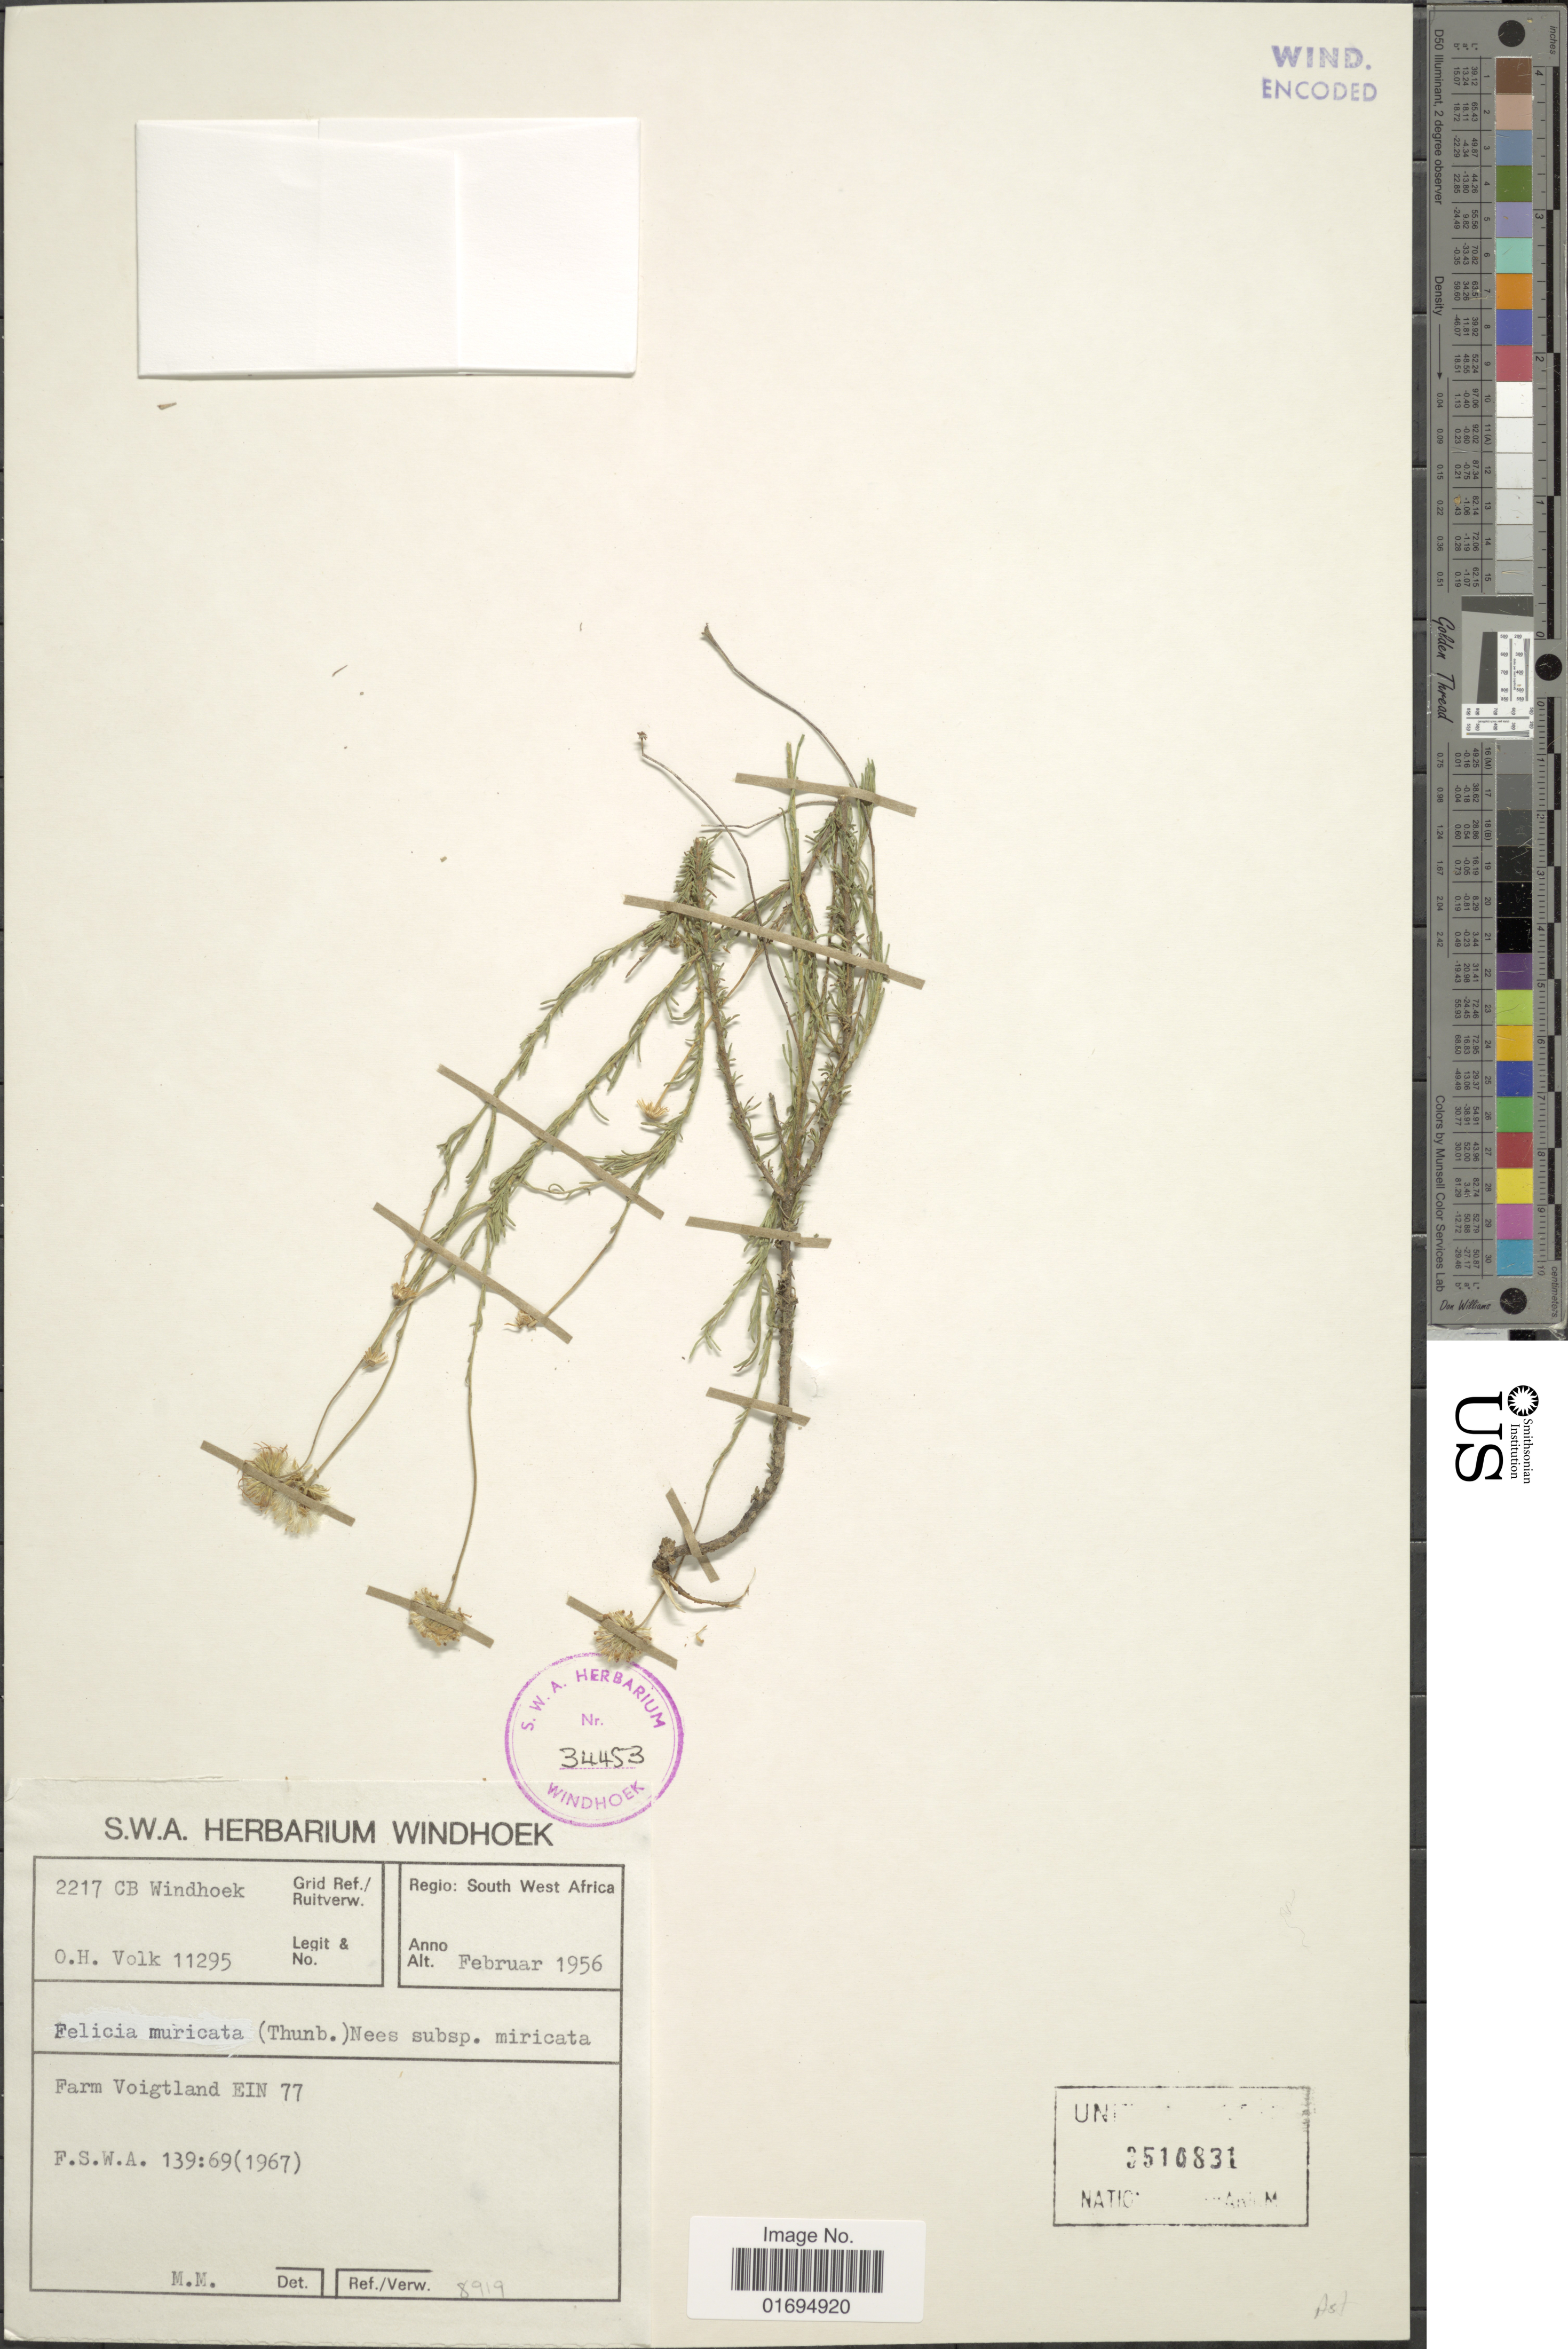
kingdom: Plantae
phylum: Tracheophyta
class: Magnoliopsida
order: Asterales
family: Asteraceae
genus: Felicia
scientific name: Felicia muricata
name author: (Thunb.) Nees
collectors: O. Volk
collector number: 11295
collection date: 1956-02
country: Namibia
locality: South West Africa, Farm Voigtland EIN 77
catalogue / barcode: US 3510831